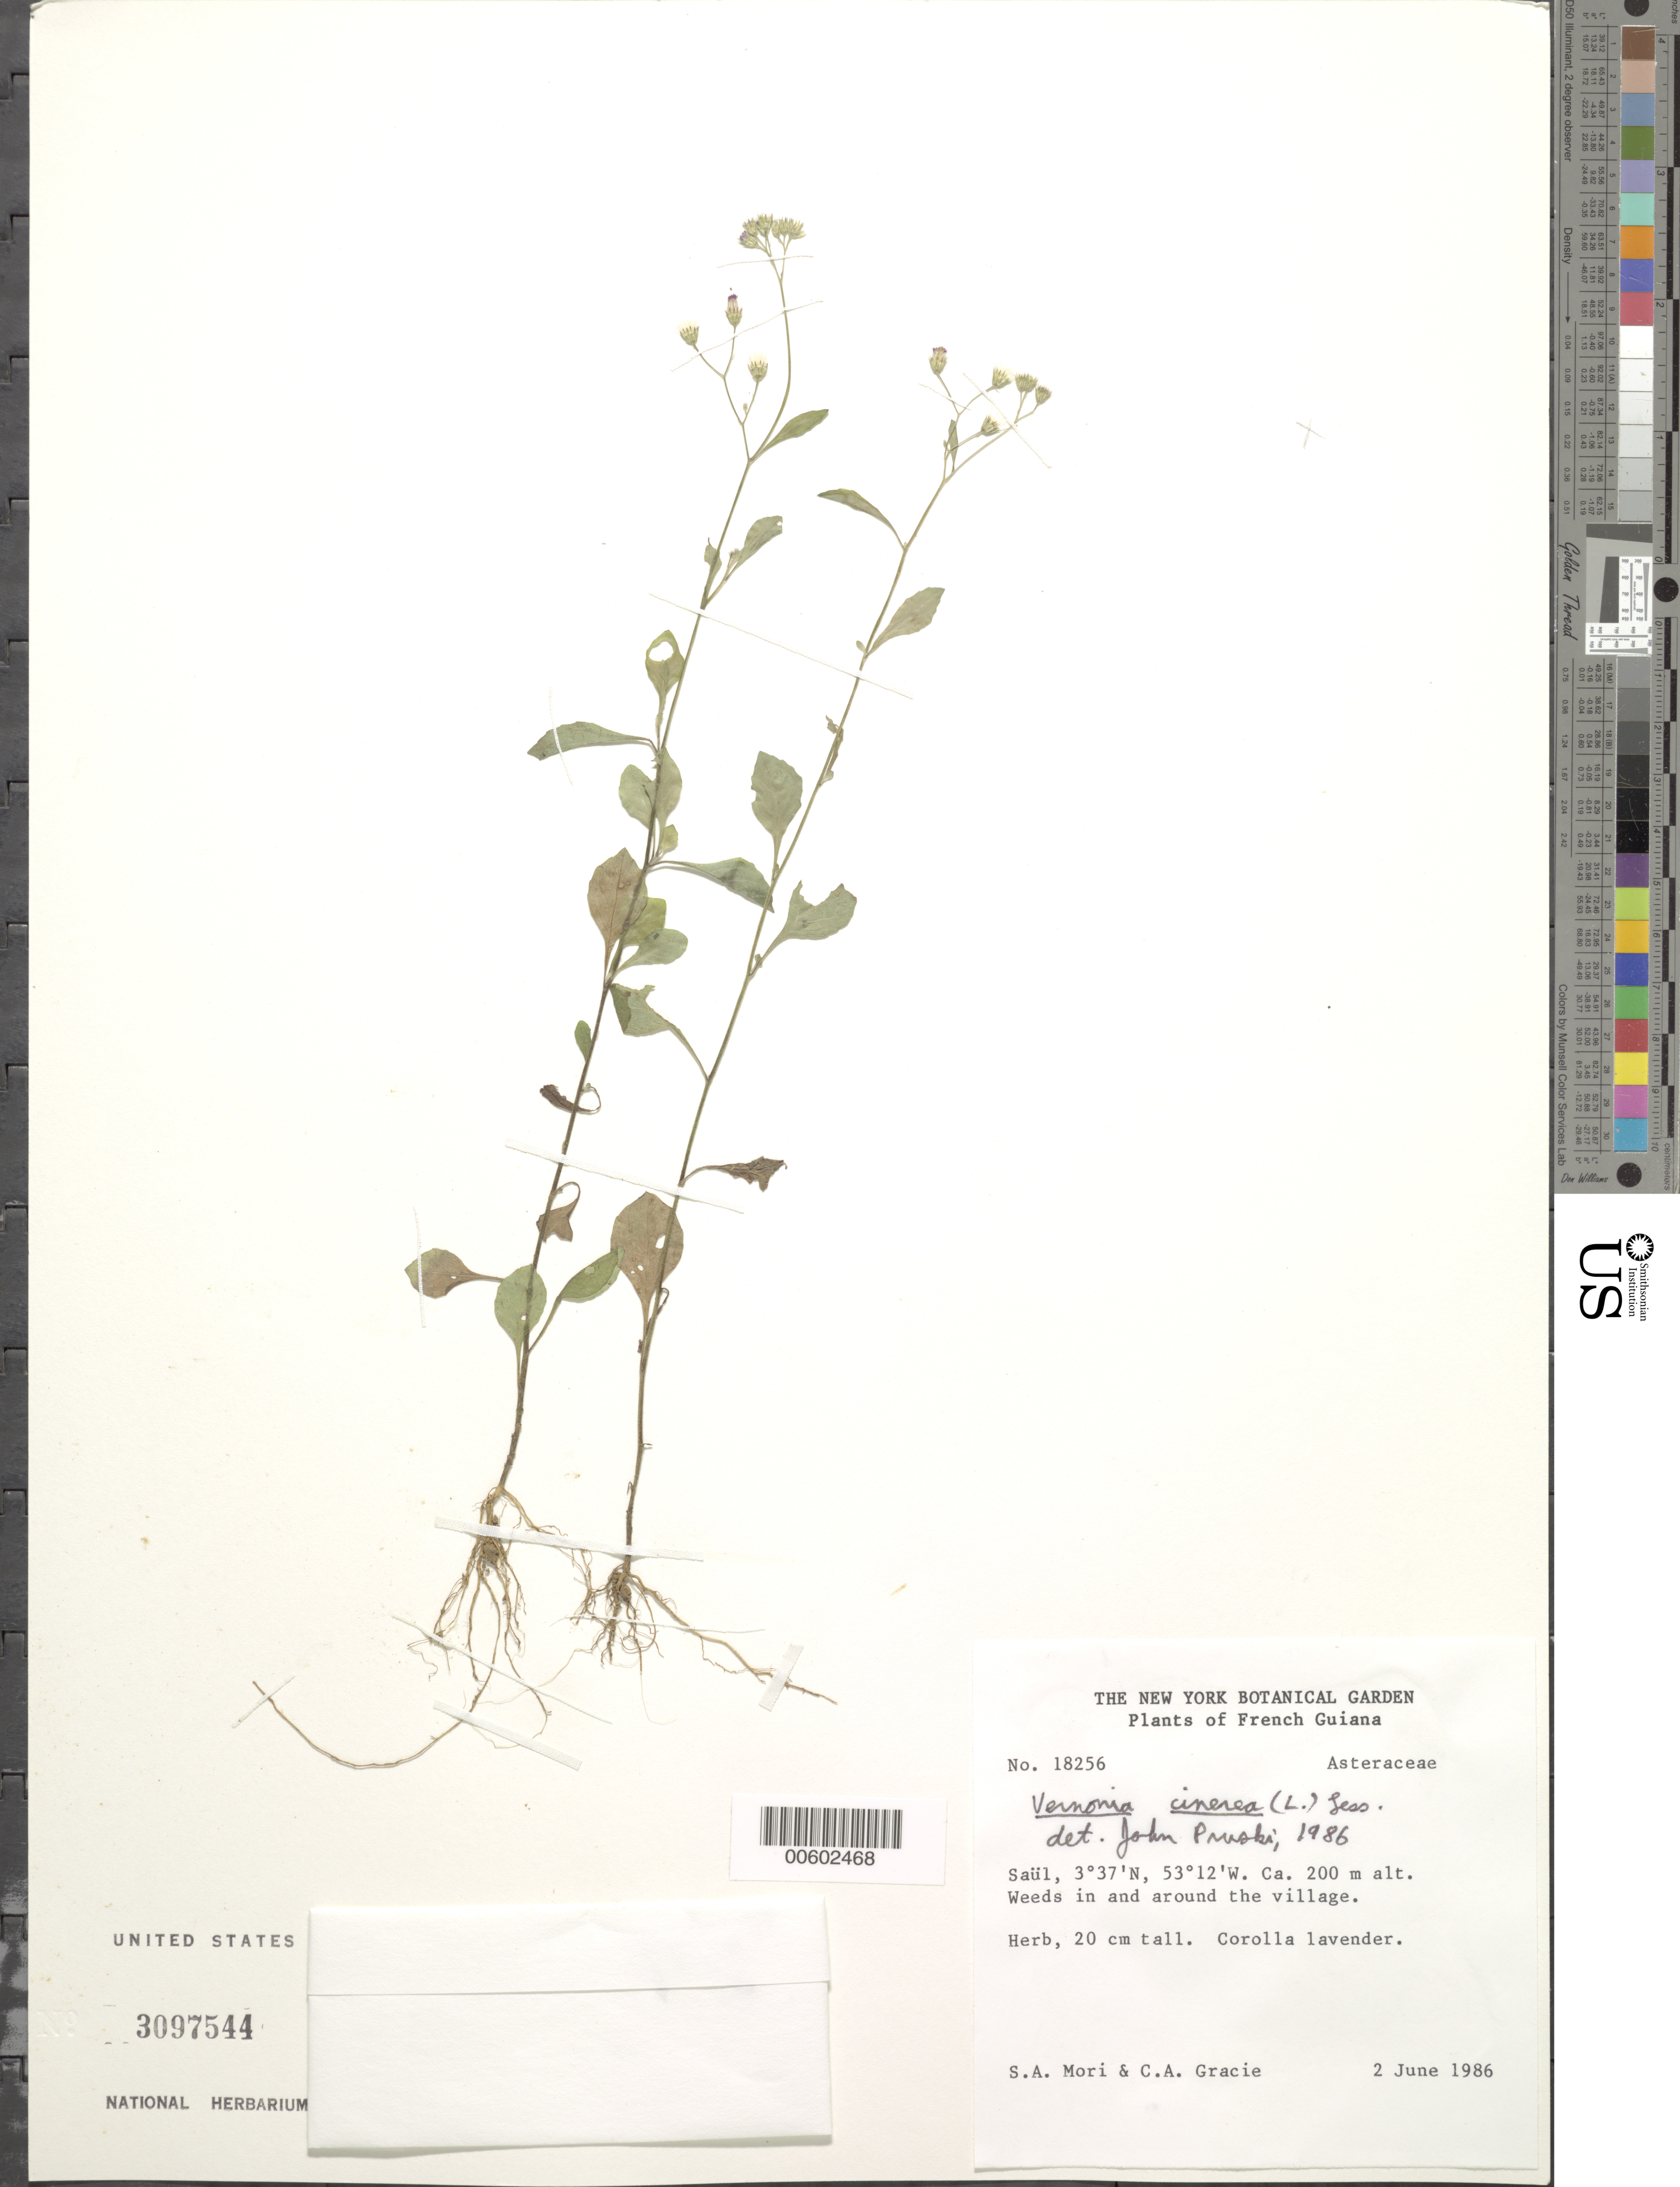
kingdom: Plantae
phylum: Tracheophyta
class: Magnoliopsida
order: Asterales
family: Asteraceae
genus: Cyanthillium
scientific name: Cyanthillium cinereum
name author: (L.) H. Rob.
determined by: Pruski, J. F.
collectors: S. Mori & C. A. Gracie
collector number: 18256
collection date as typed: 2-Jun-86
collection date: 1986-06-02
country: French Guiana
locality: Saül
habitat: Weeds in and around the village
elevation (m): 200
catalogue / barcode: US 3097544